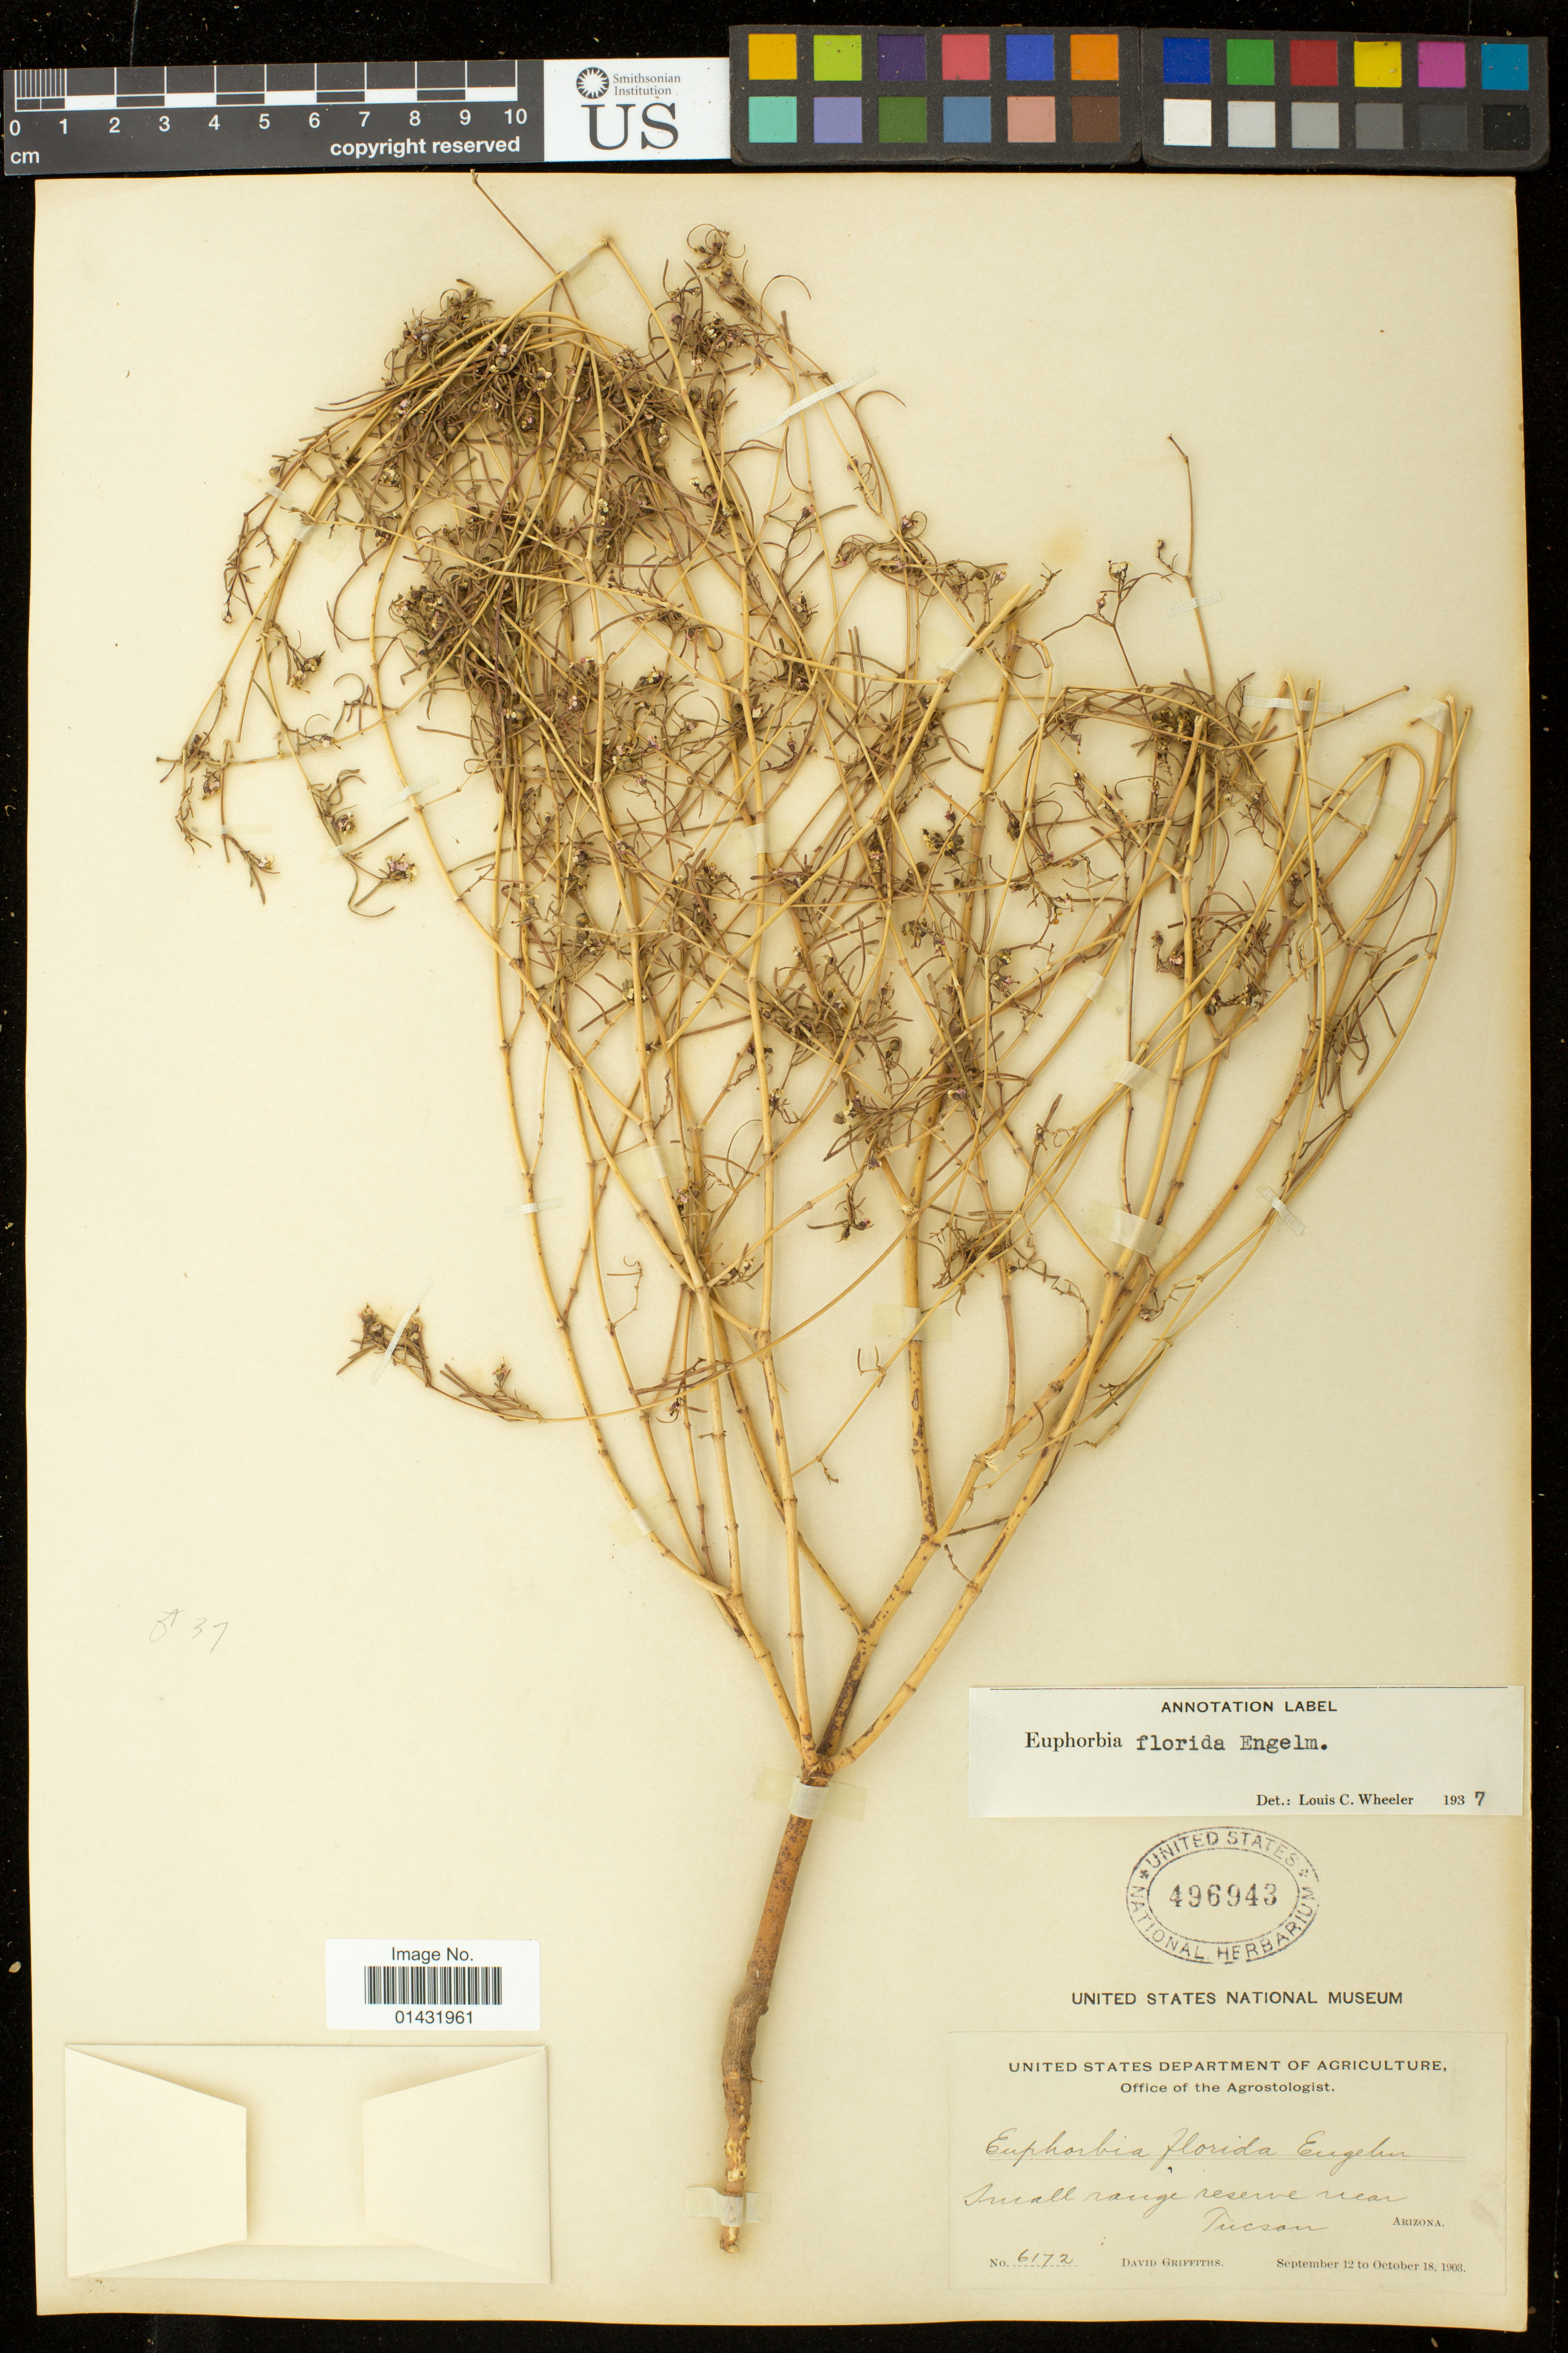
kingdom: Plantae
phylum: Tracheophyta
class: Magnoliopsida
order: Malpighiales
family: Euphorbiaceae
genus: Euphorbia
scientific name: Euphorbia florida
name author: Engelm. in Emory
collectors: D. Griffiths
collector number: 6172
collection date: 1903-09-12/1903-10-18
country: United States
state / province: Arizona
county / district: Pima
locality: Small range reserve near Tucson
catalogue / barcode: US 496943